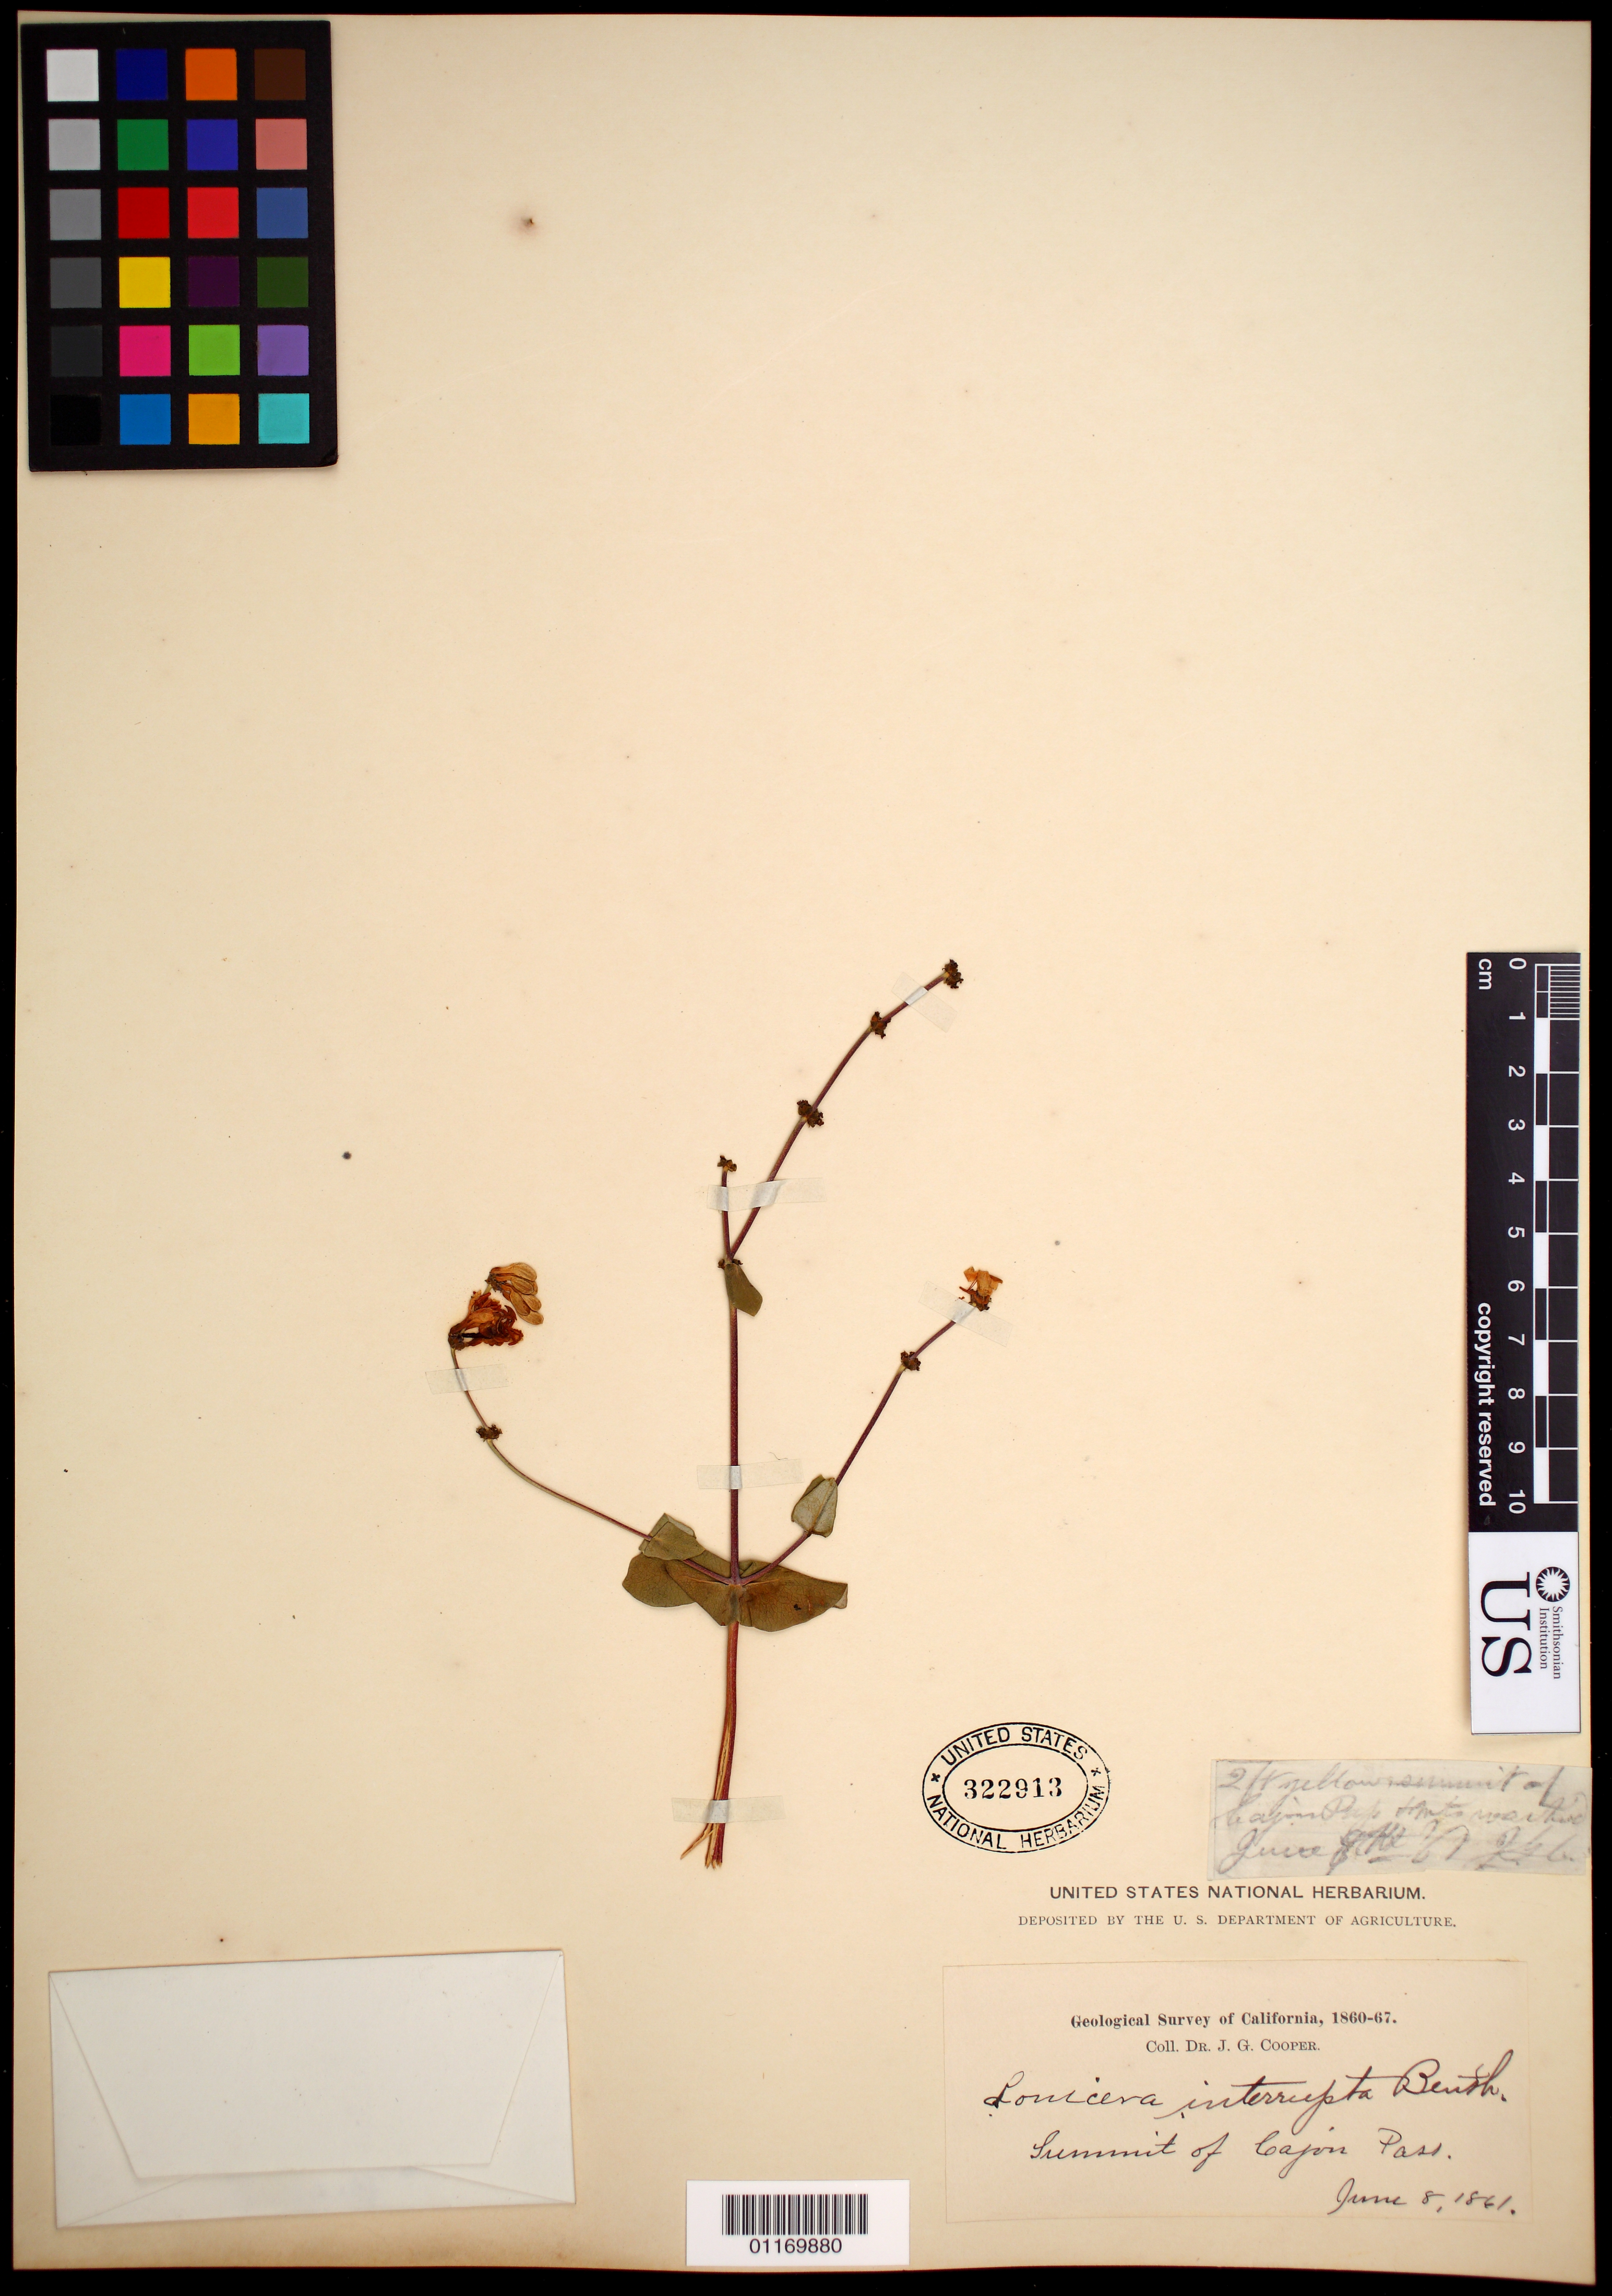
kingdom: Plantae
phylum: Tracheophyta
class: Magnoliopsida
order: Dipsacales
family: Caprifoliaceae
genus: Lonicera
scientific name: Lonicera interrupta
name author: Benth.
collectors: J. G. Cooper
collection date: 1861-06-08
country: United States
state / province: California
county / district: San Bernardino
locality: Summit of Cajon Pass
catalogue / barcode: US 322913